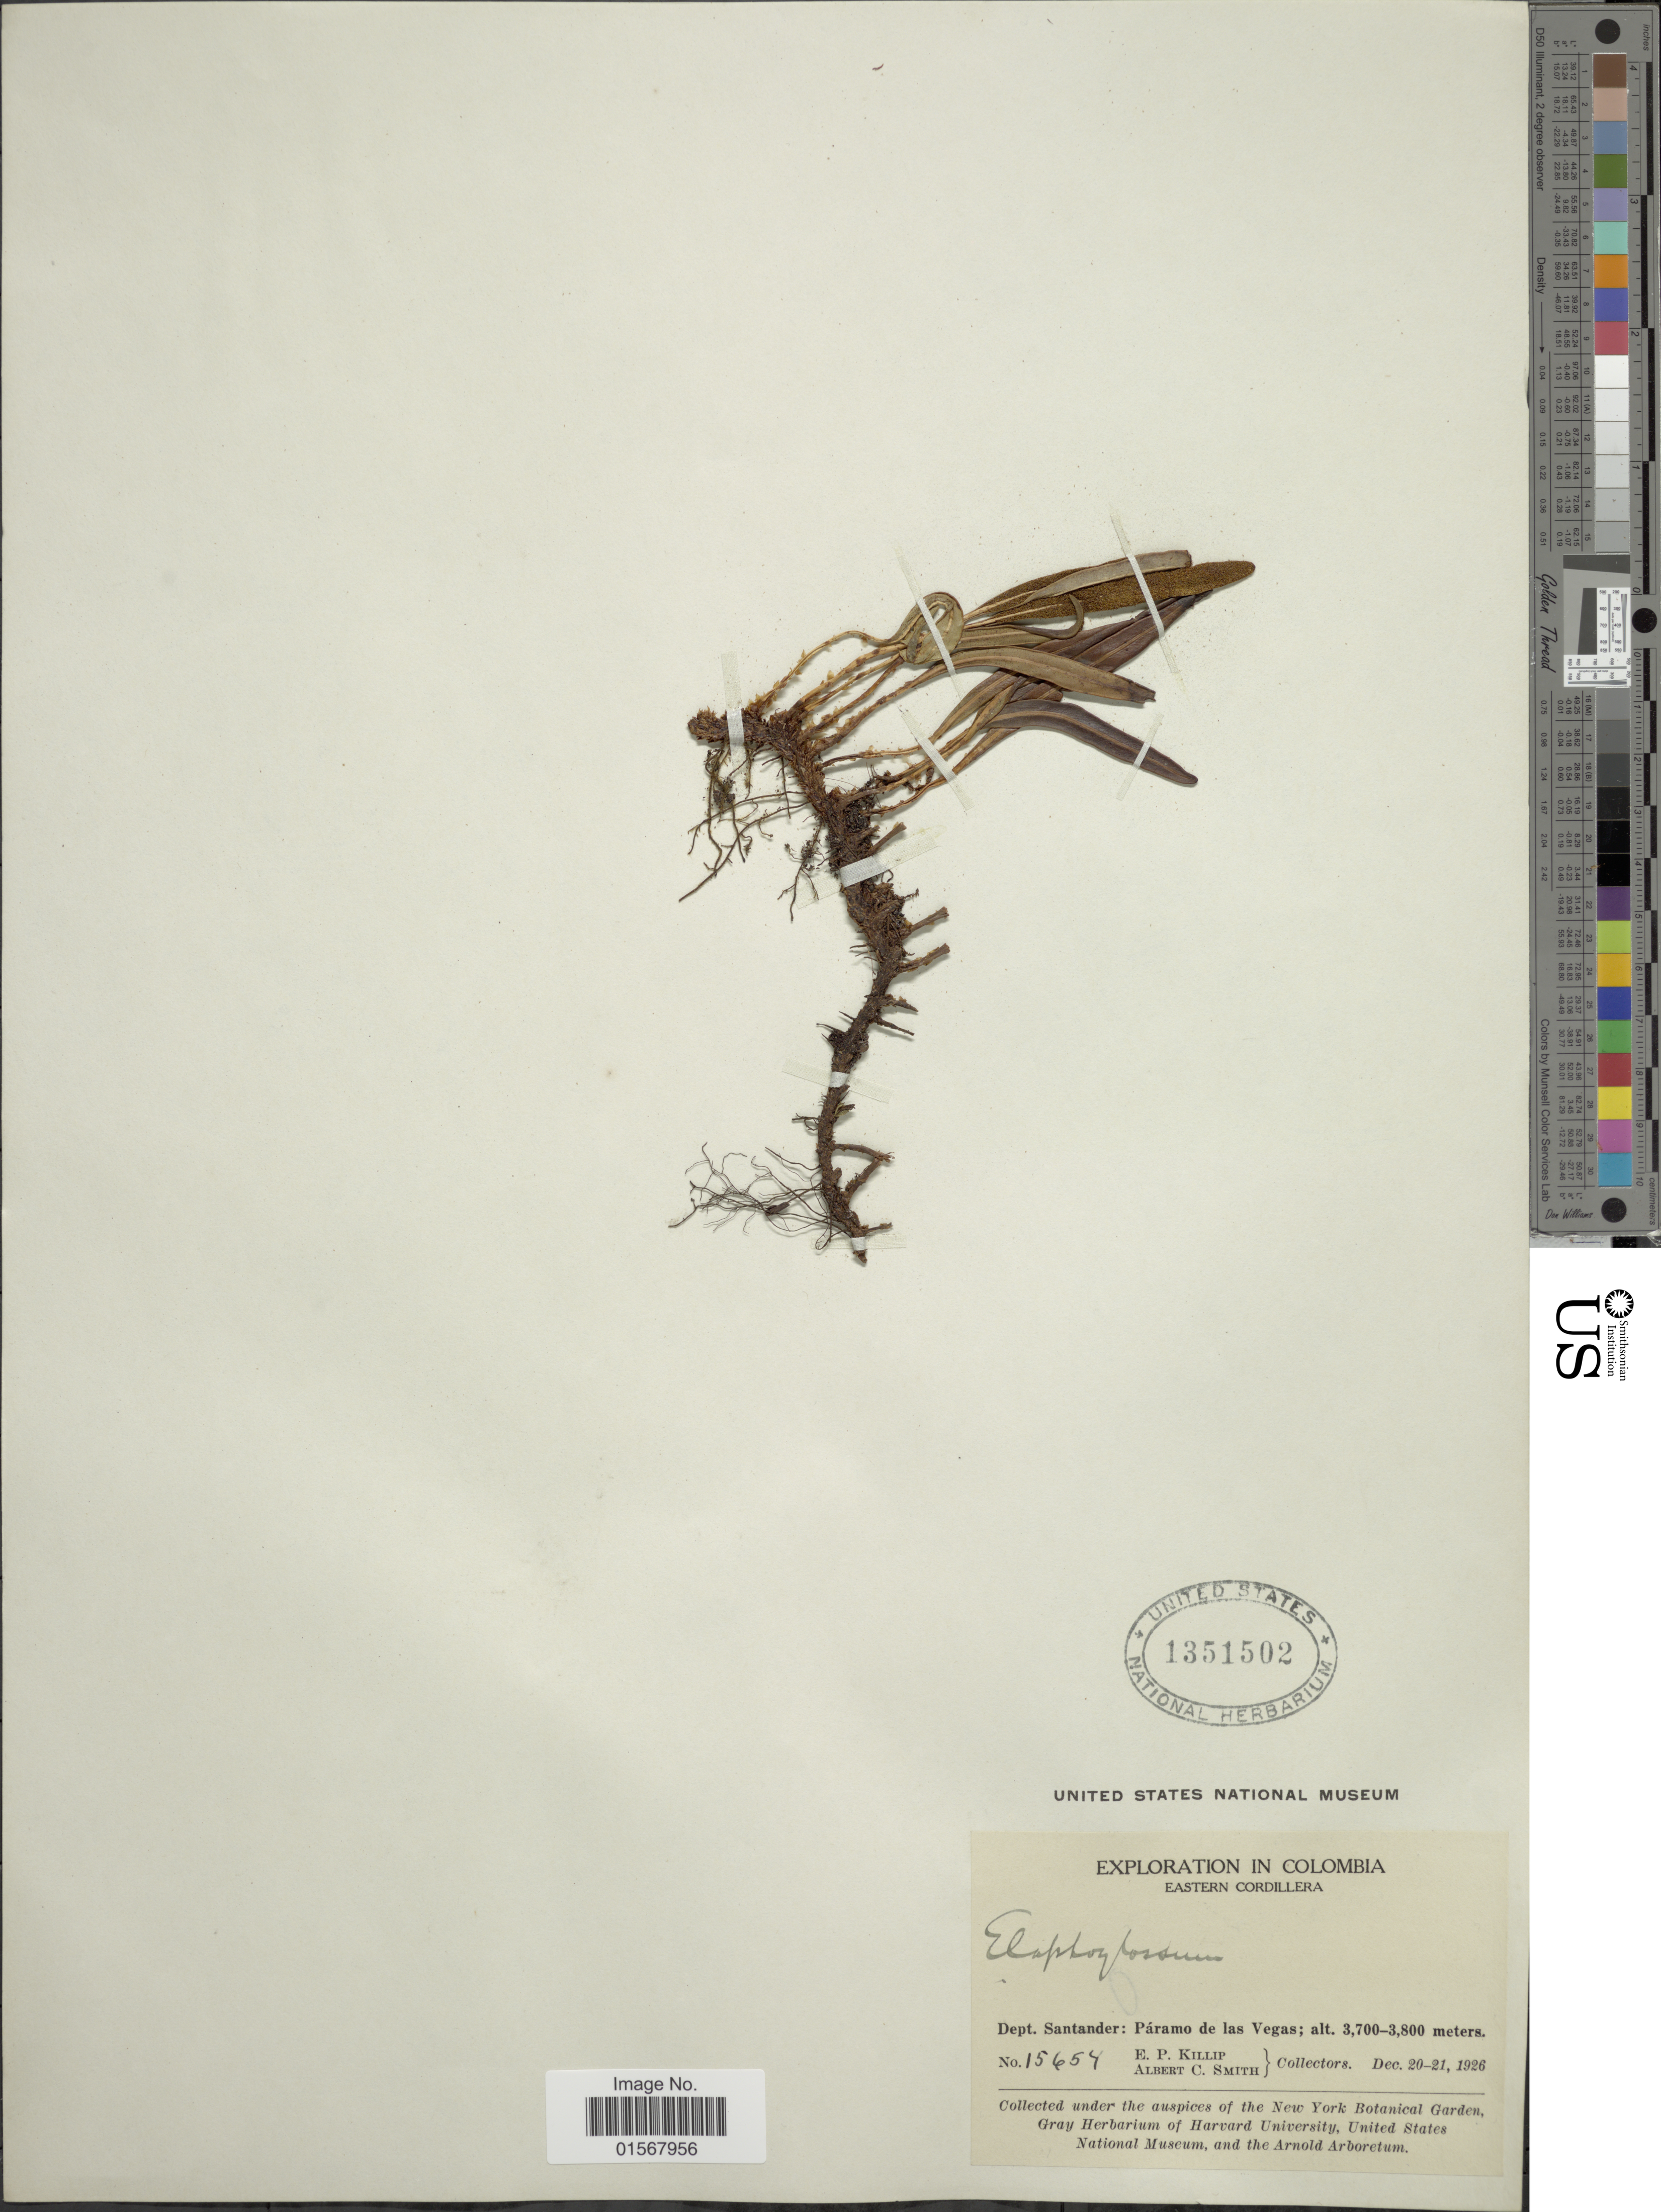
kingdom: Plantae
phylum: Tracheophyta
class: Polypodiopsida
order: Polypodiales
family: Dryopteridaceae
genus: Elaphoglossum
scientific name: Elaphoglossum sp.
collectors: E. P. Killip & A. C. Smith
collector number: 15654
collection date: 1926-12-20/1926-12-21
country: Colombia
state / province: Santander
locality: Eastern Cordillera, Dept. Santander: Paramo de las Vegas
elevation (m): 3700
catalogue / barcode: US 1351502